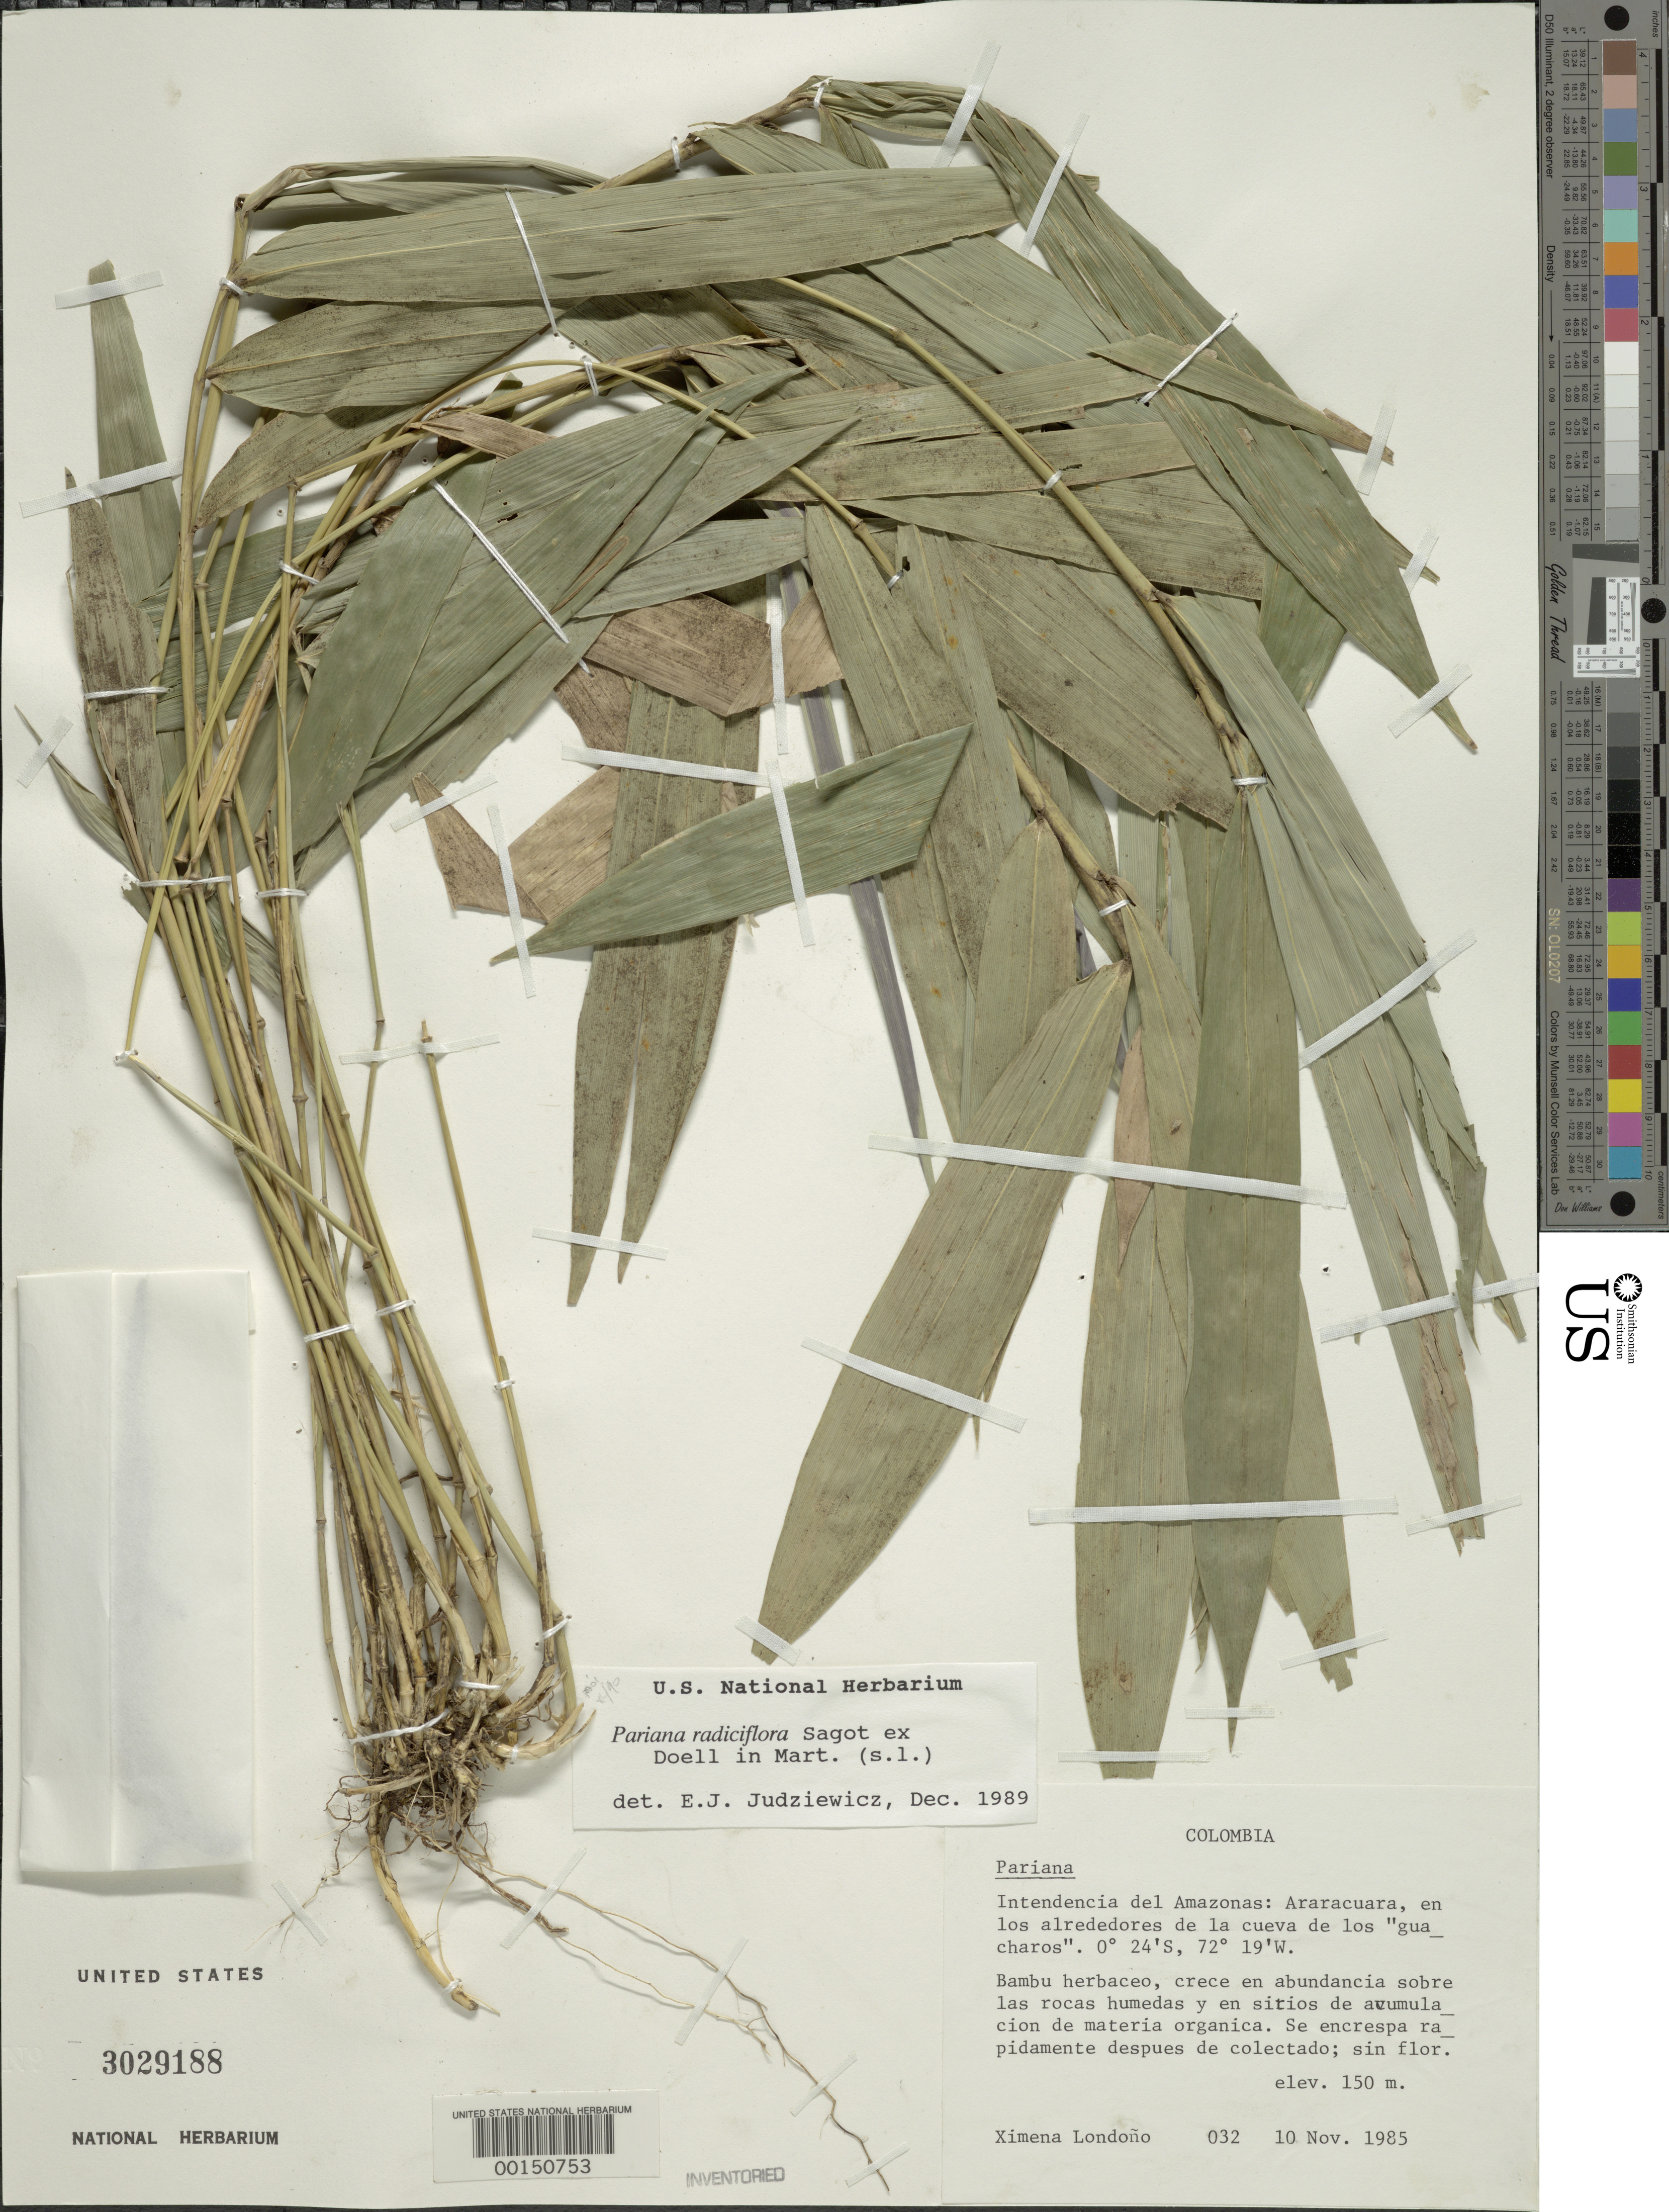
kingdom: Plantae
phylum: Tracheophyta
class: Liliopsida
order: Poales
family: Poaceae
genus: Pariana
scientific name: Pariana sp.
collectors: X. Londoño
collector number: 85-032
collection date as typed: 10 Nov 1985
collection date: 1985-11-10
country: Colombia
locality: Intendencia del Amazonas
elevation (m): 150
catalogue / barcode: US 3029188